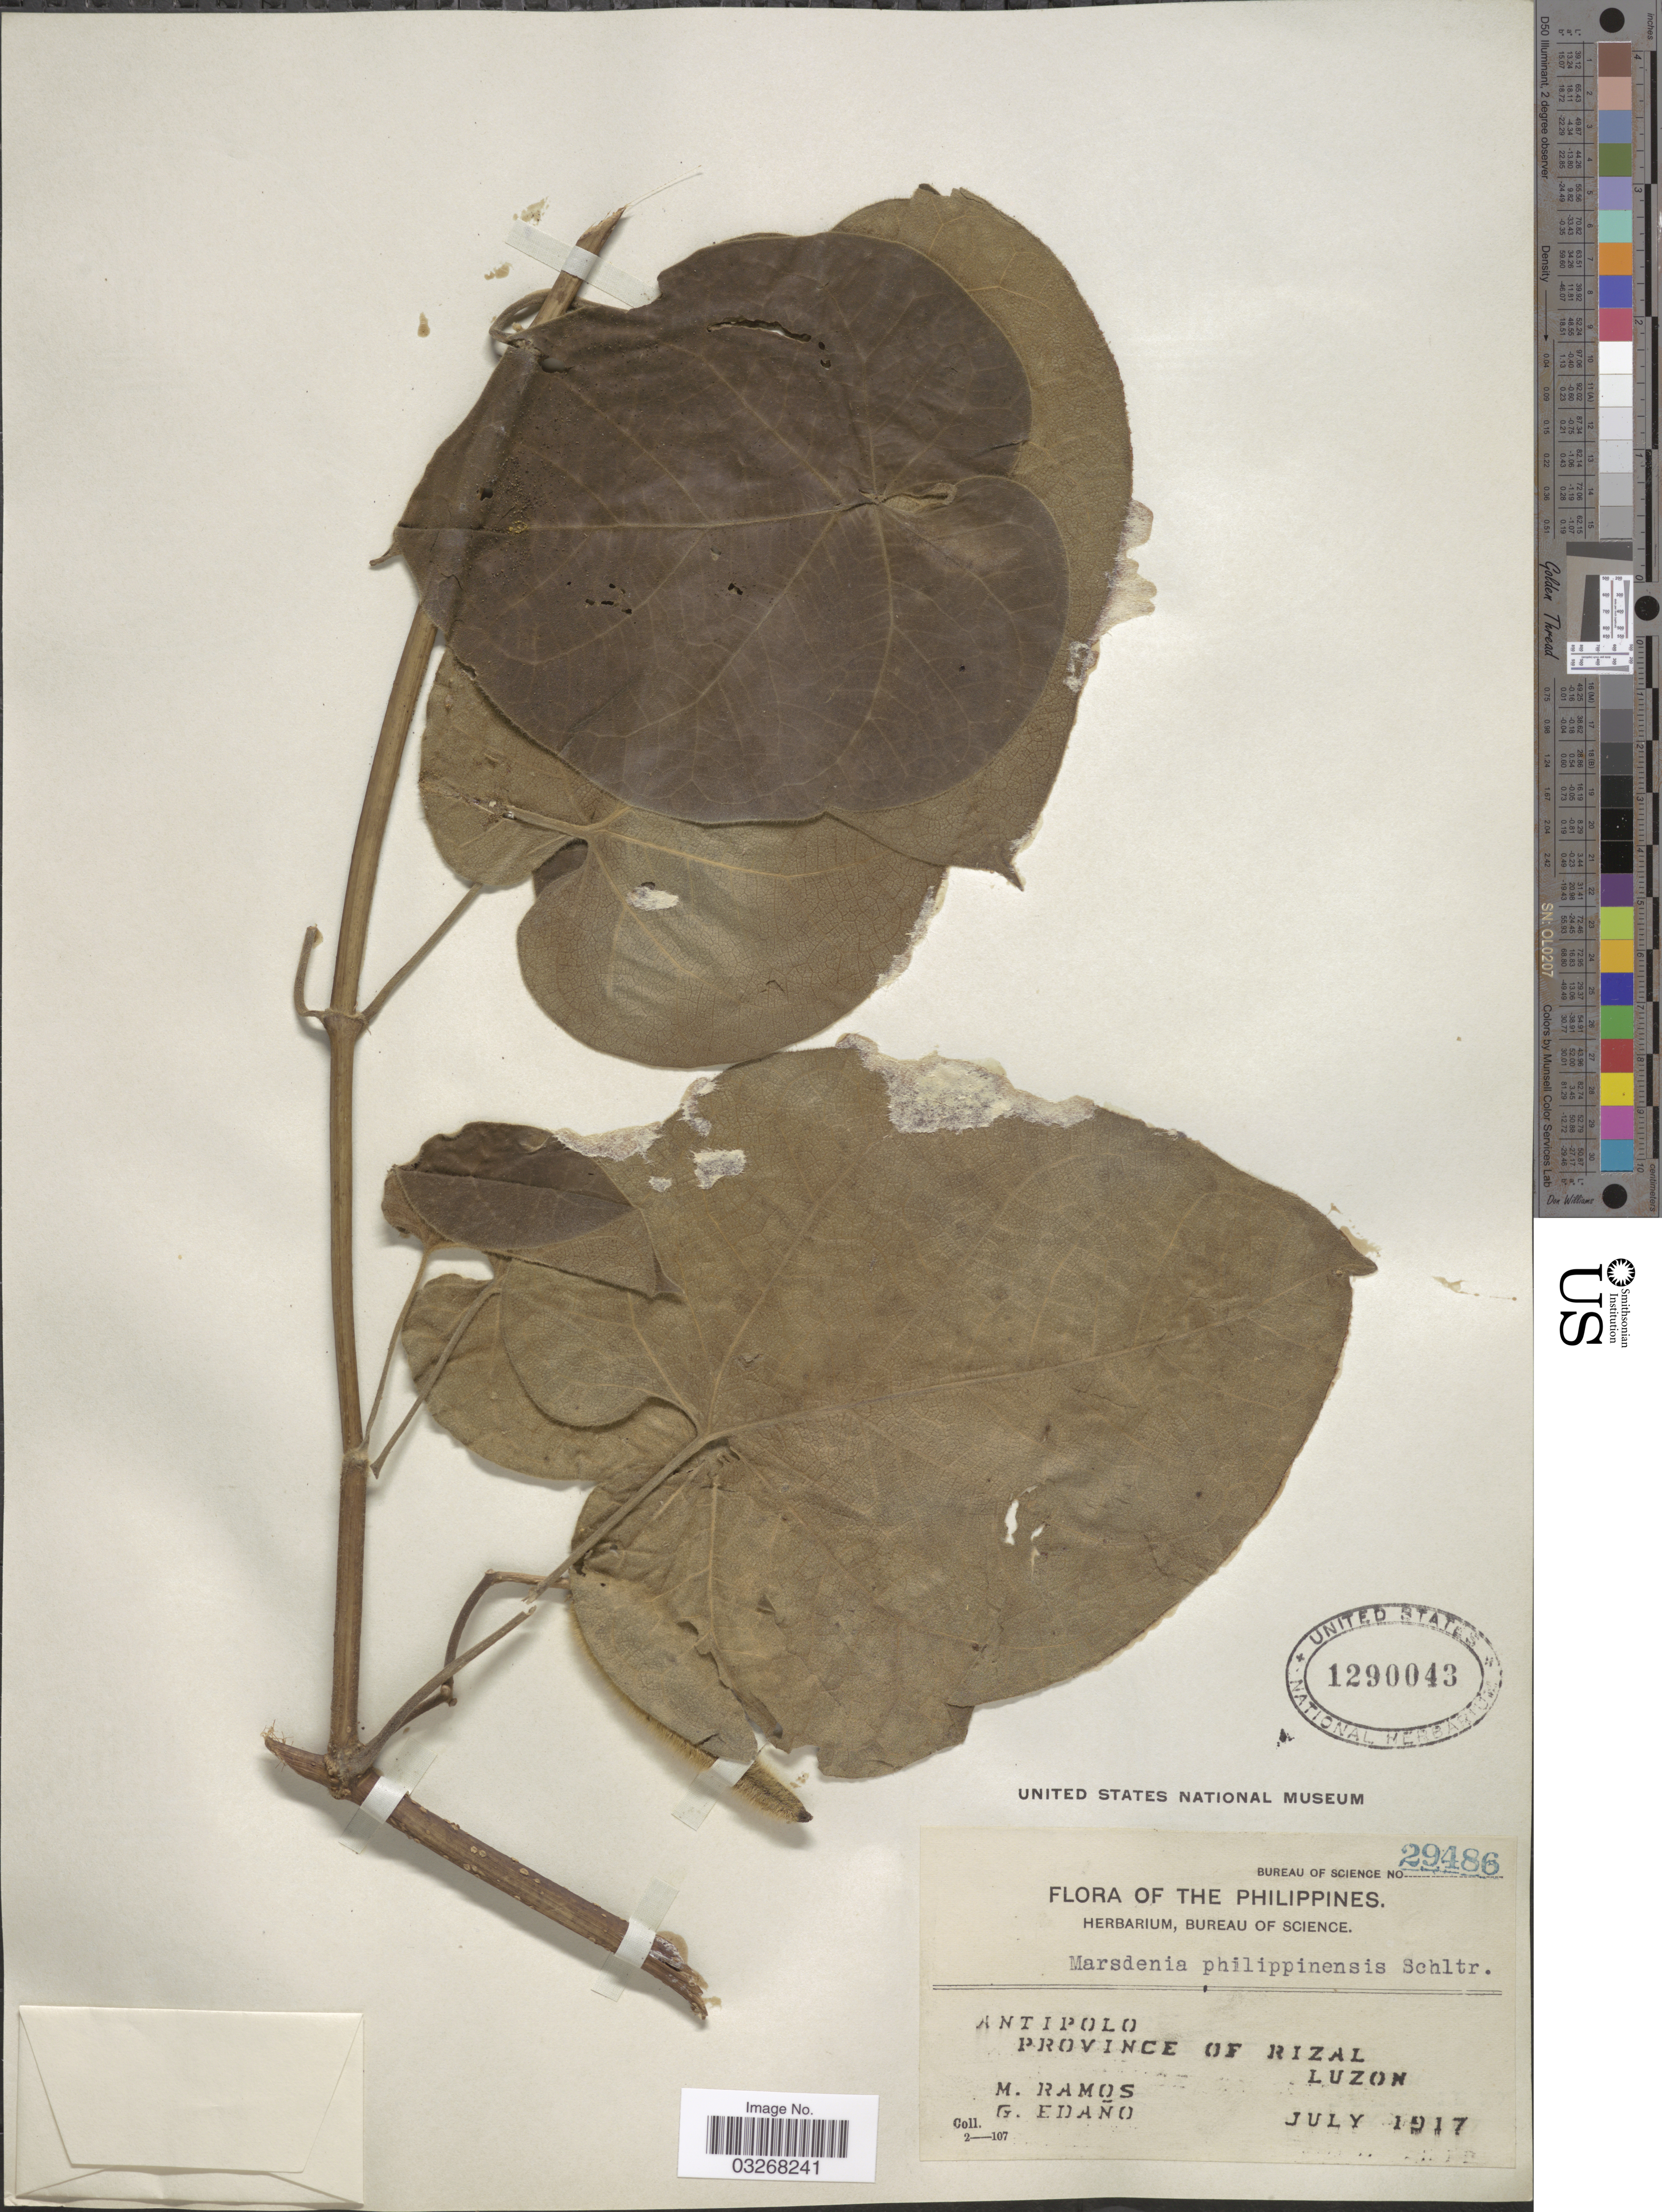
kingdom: Plantae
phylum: Tracheophyta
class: Magnoliopsida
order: Gentianales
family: Apocynaceae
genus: Marsdenia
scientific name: Marsdenia philippinensis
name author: Schltr.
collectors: M. Ramos & G. Edaño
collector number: Bureau of Science 29486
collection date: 1917-07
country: Philippines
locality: Antipolo. Province of Rizal. Luzon.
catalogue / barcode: US 1290043